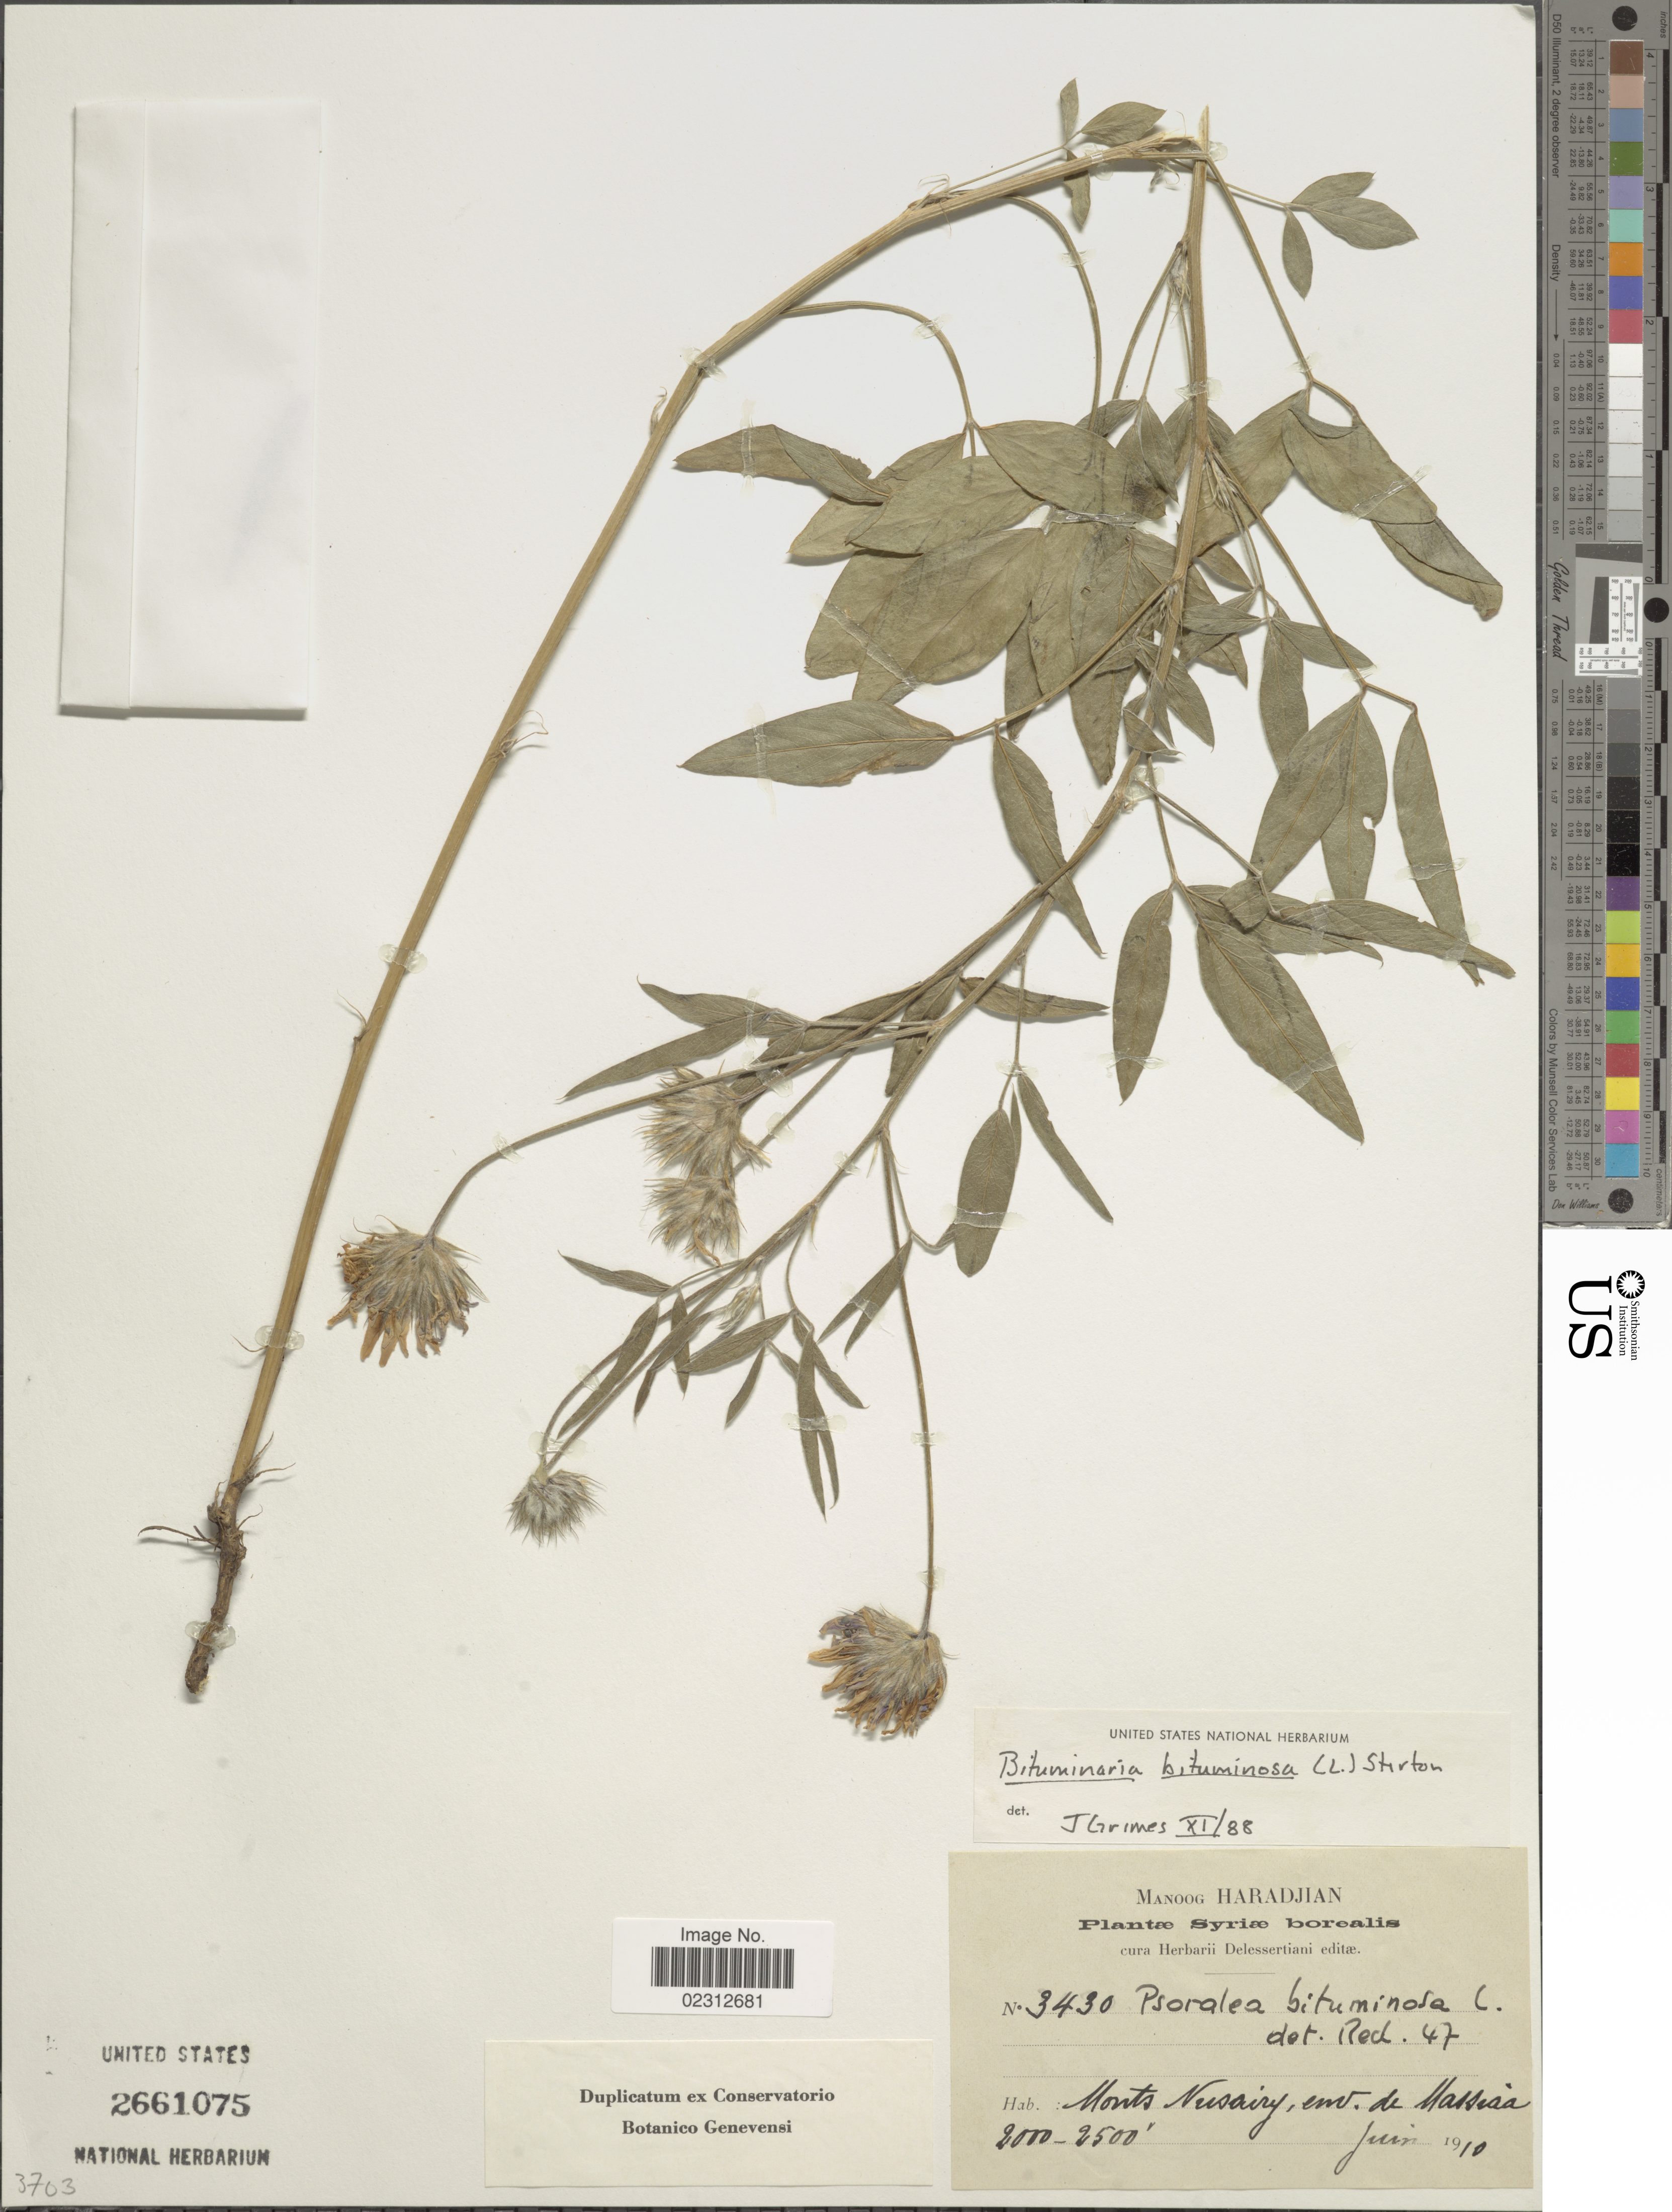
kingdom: Plantae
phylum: Tracheophyta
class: Magnoliopsida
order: Fabales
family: Fabaceae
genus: Bituminaria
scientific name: Bituminaria bituminosa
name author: (L.) C.H. Stirt.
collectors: M. Haradjian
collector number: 3430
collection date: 1910-06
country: Syria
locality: Monts, Nussairy, env, de Massisa [interpreted]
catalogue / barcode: US 2661075